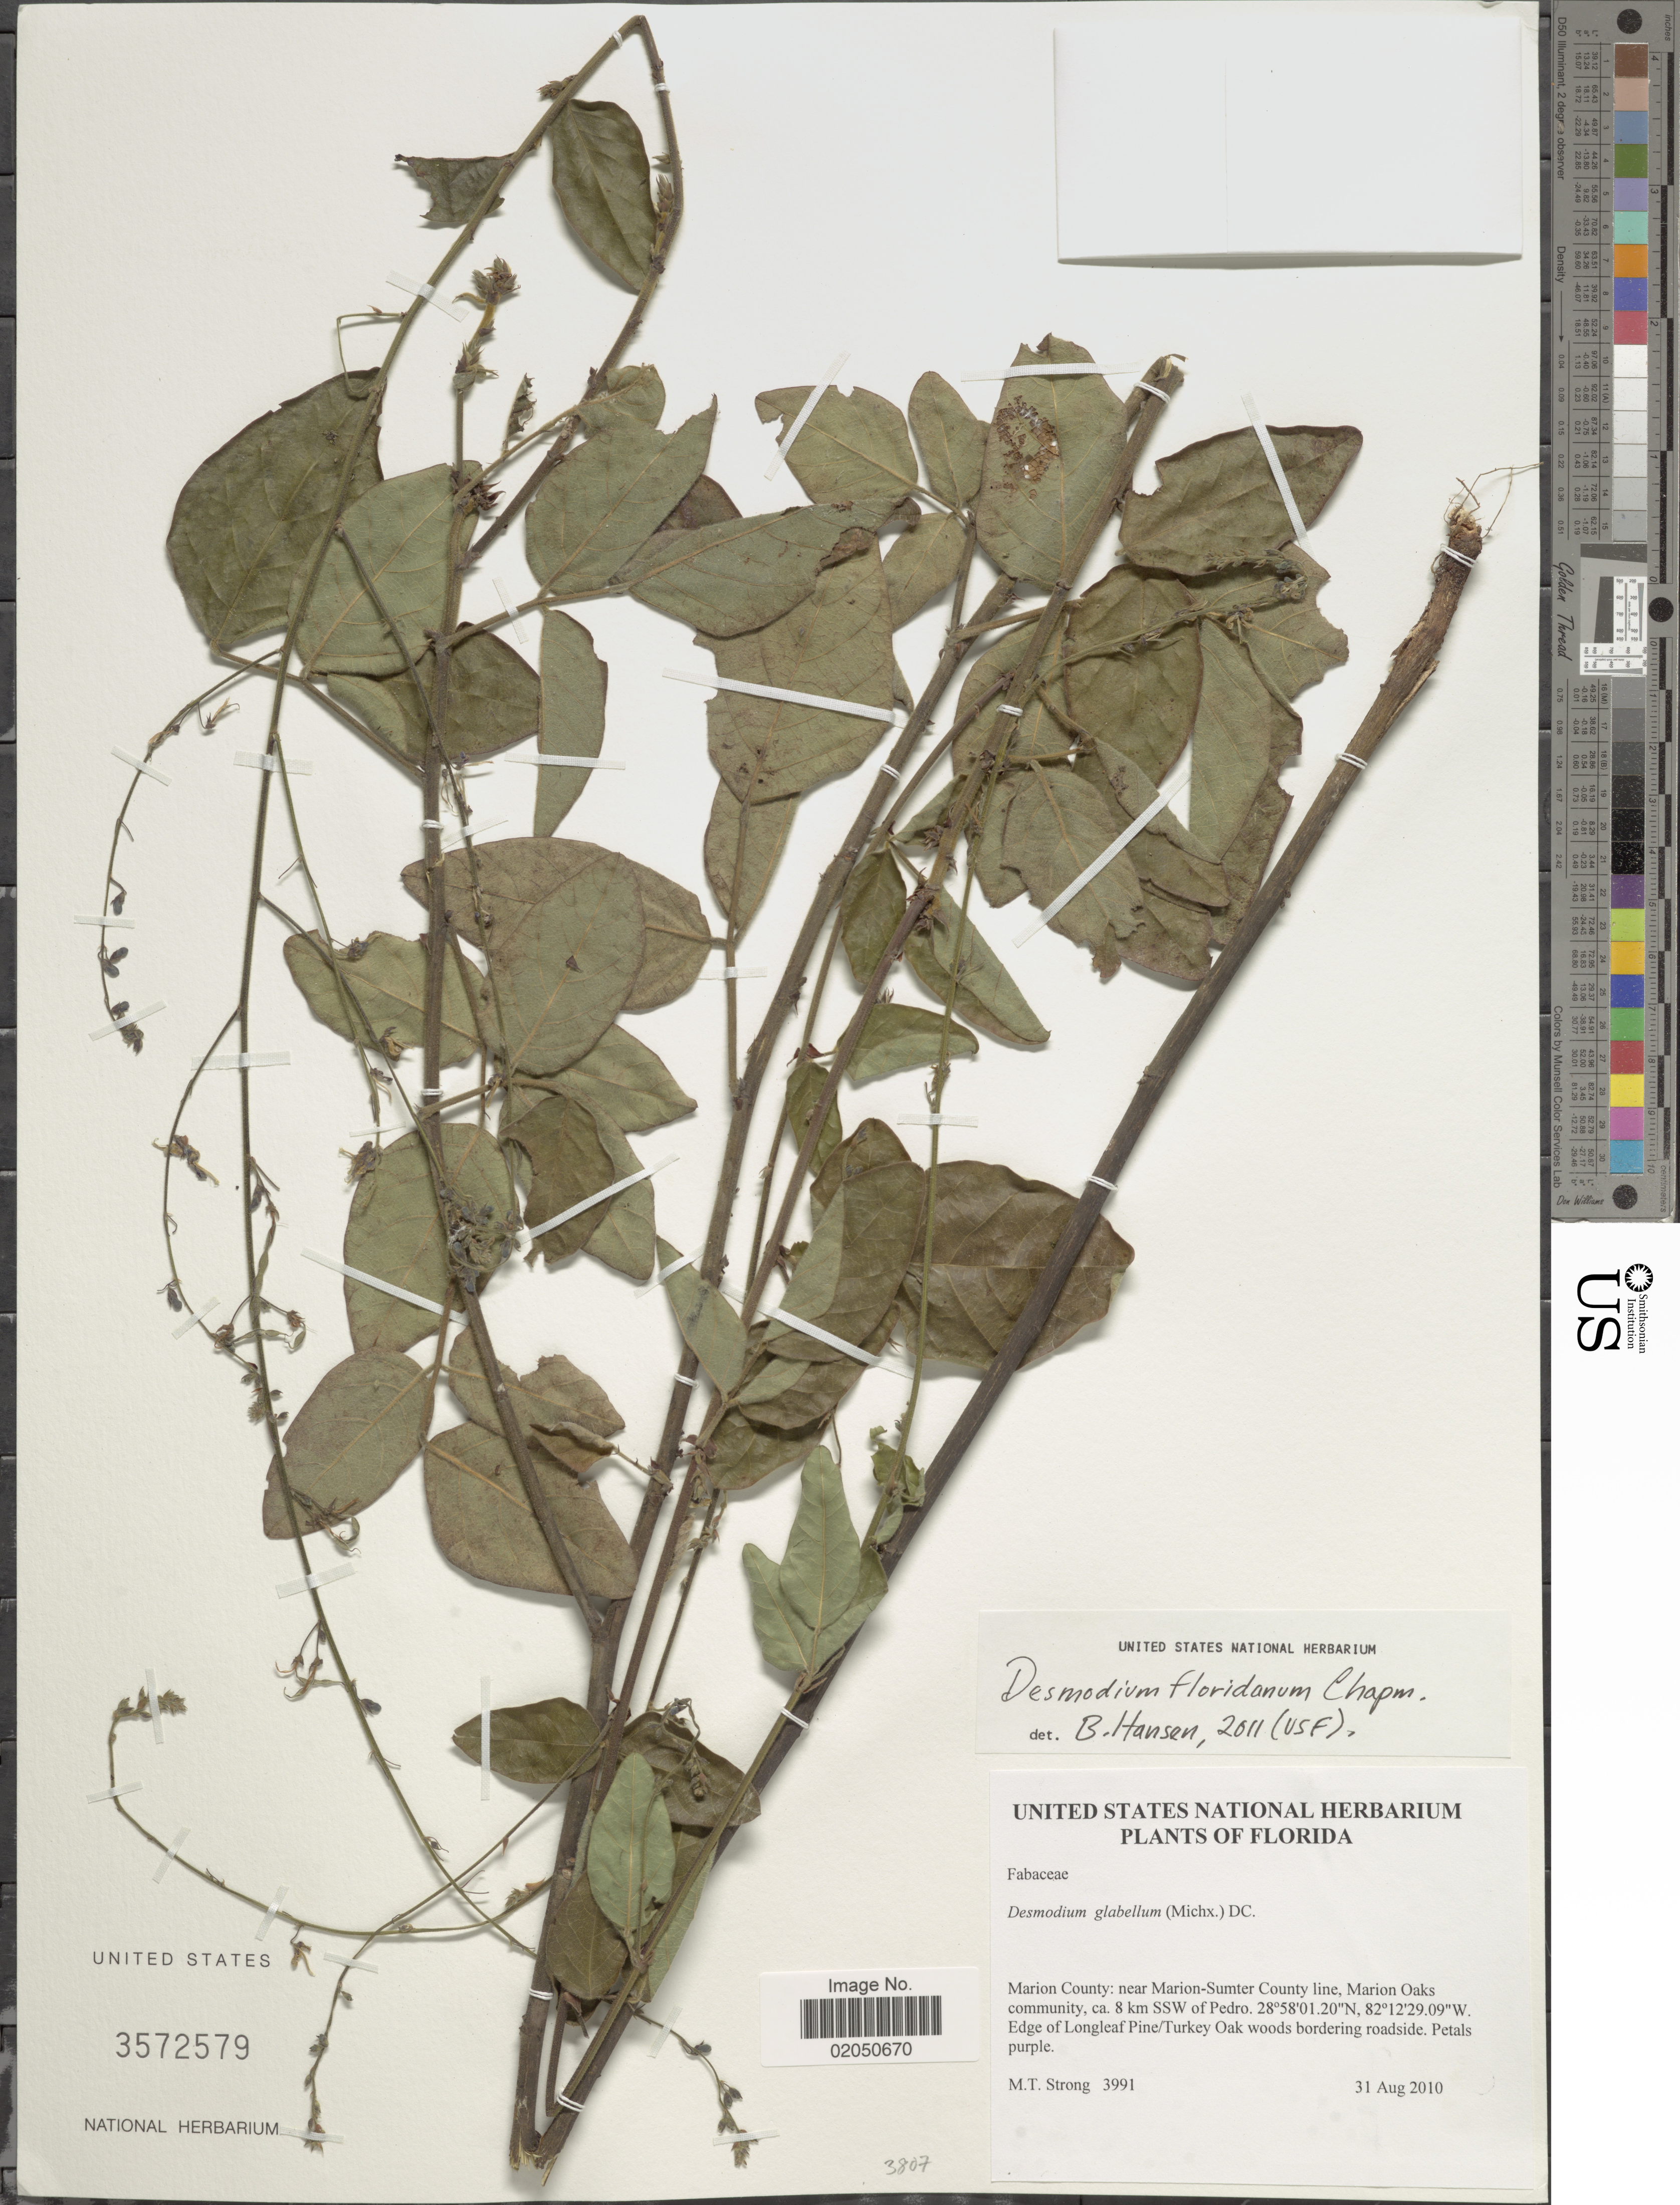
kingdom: Plantae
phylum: Tracheophyta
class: Magnoliopsida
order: Fabales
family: Fabaceae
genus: Desmodium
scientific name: Desmodium floridanum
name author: Chapm.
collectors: M. T. Strong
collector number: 3991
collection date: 2010-08-31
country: United States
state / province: Florida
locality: Marion County: near Marion-Sumter County line, Marion Oaks community, ca. 8 km SSW of Pedro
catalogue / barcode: US 3572579